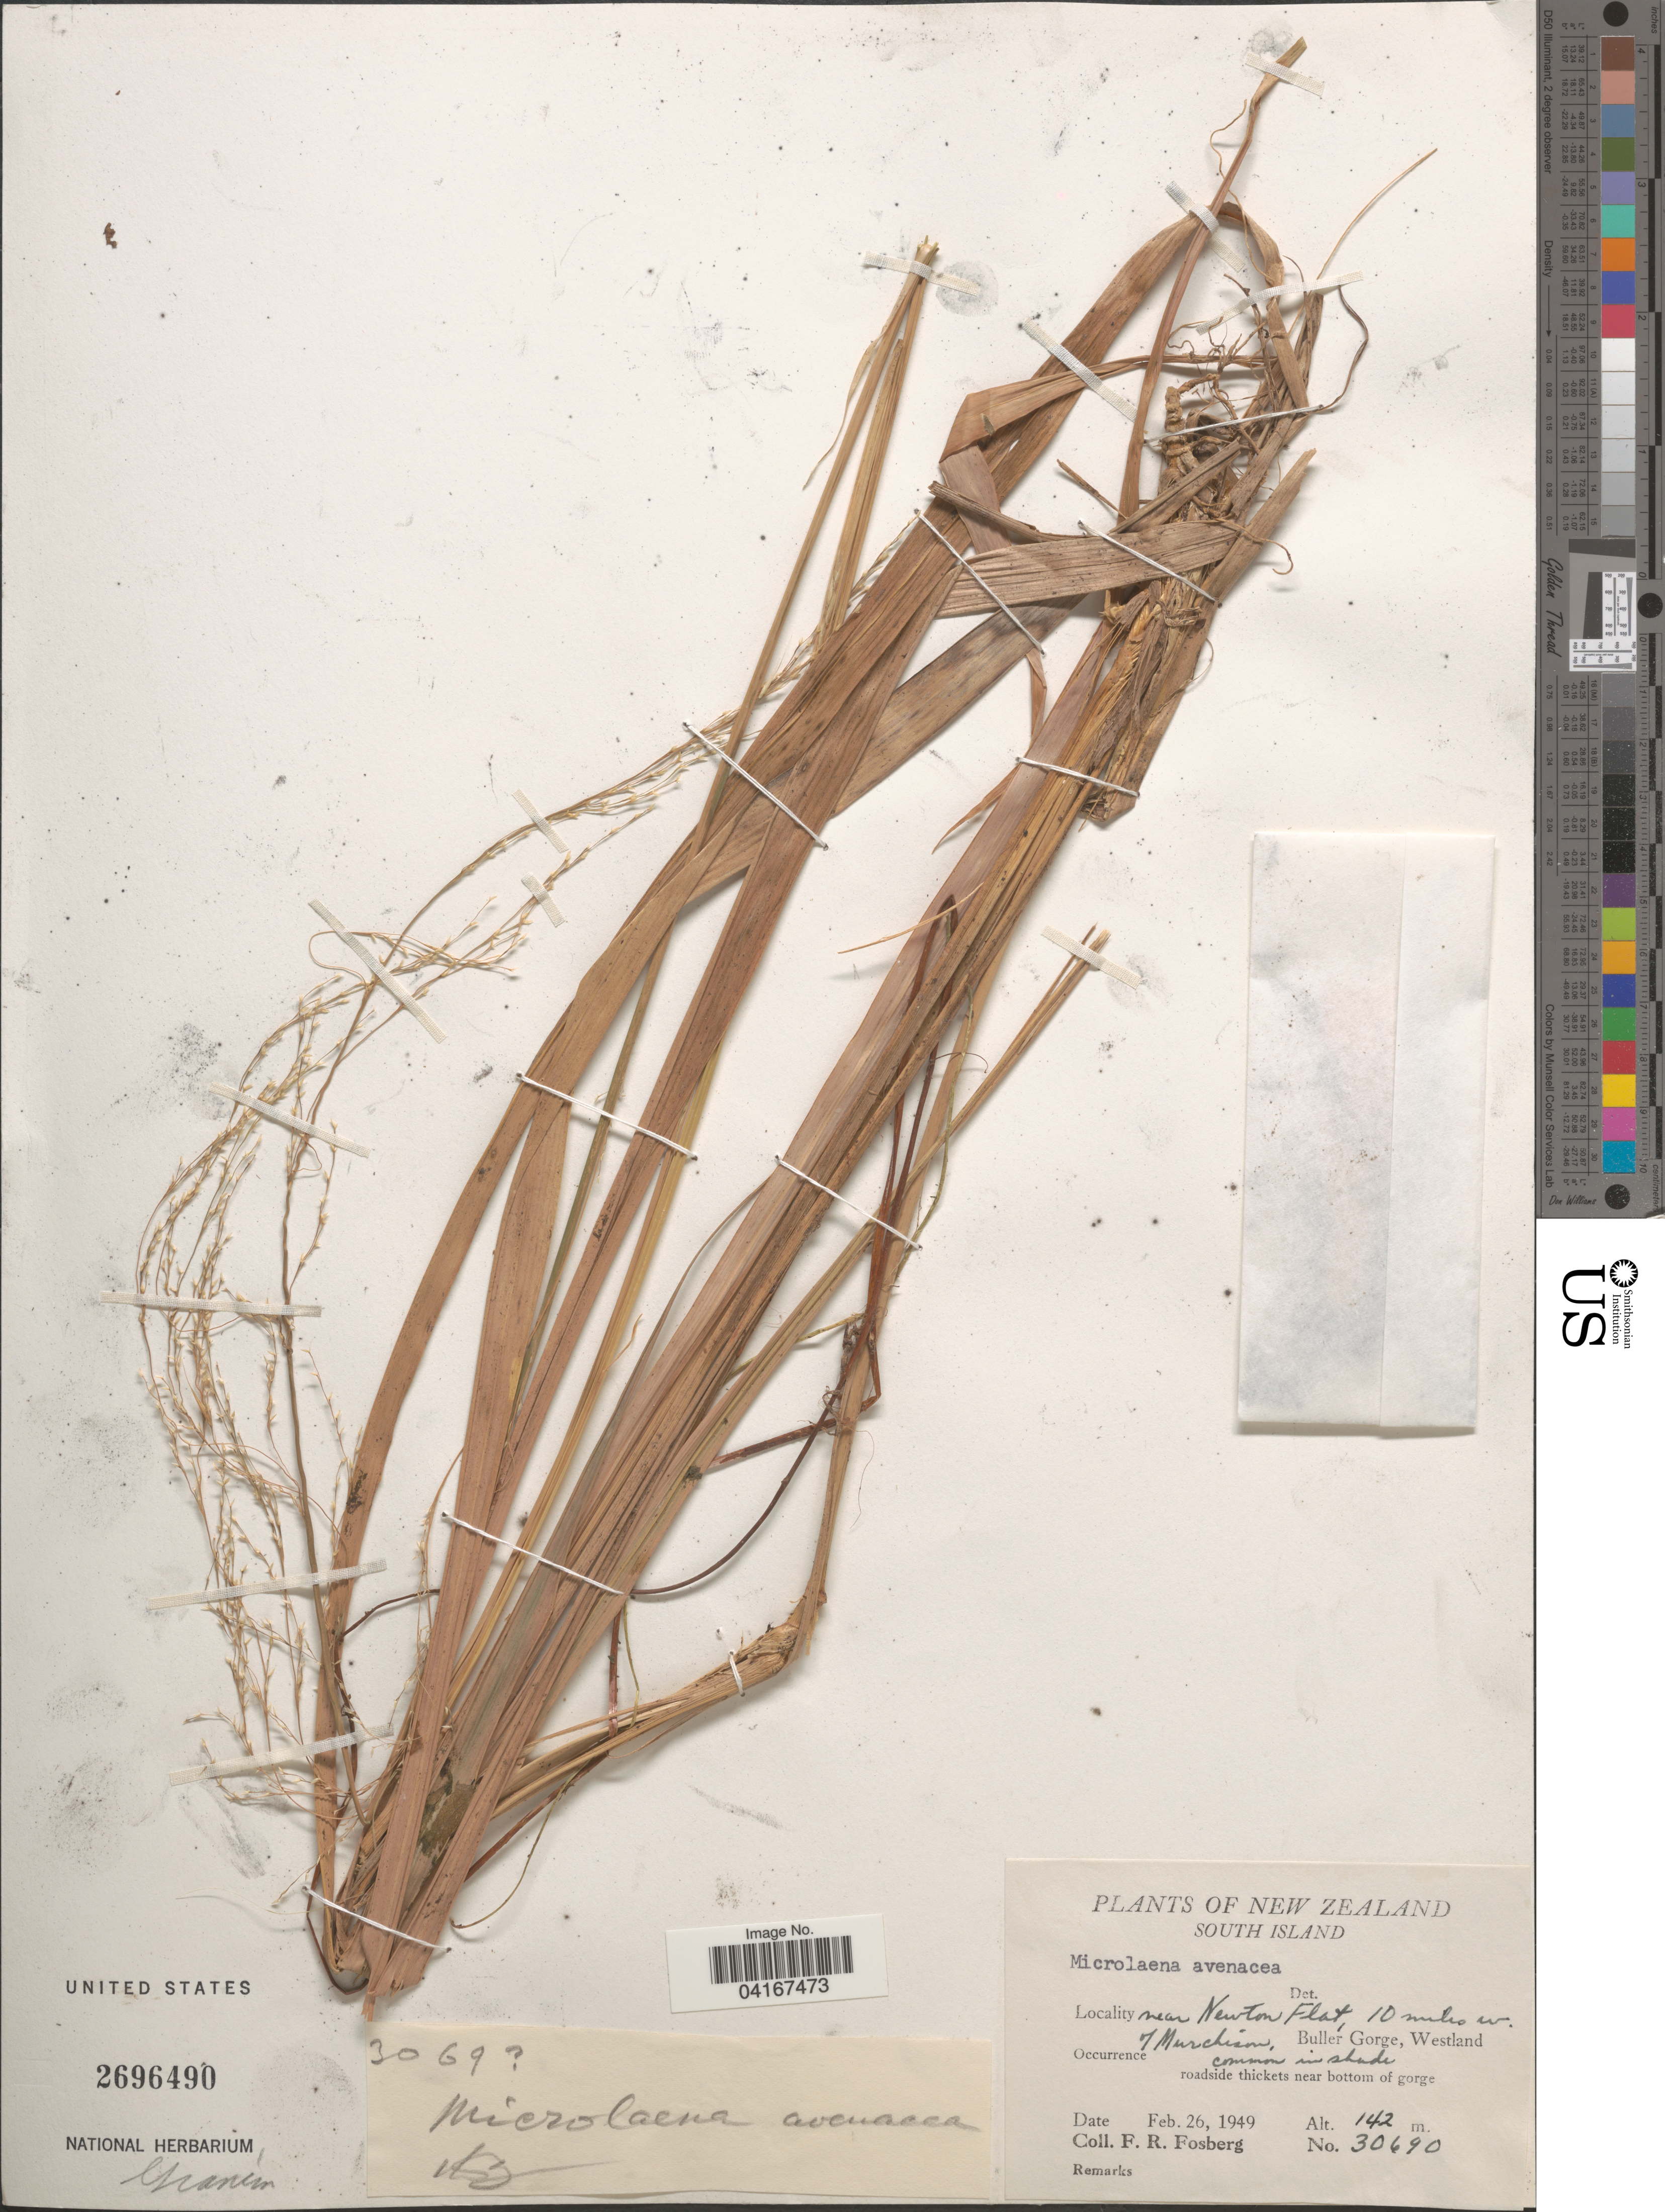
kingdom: Plantae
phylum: Tracheophyta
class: Liliopsida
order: Poales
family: Poaceae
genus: Microlaena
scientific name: Microlaena avenacea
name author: (Raoul) Hook. f.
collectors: F. R. Fosberg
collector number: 30690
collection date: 1949-02-26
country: New Zealand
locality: South Island. Near Newton Flat, 10 miles w. of Murchison, Buller Gorge, Westland.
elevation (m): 142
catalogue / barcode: US 2696490